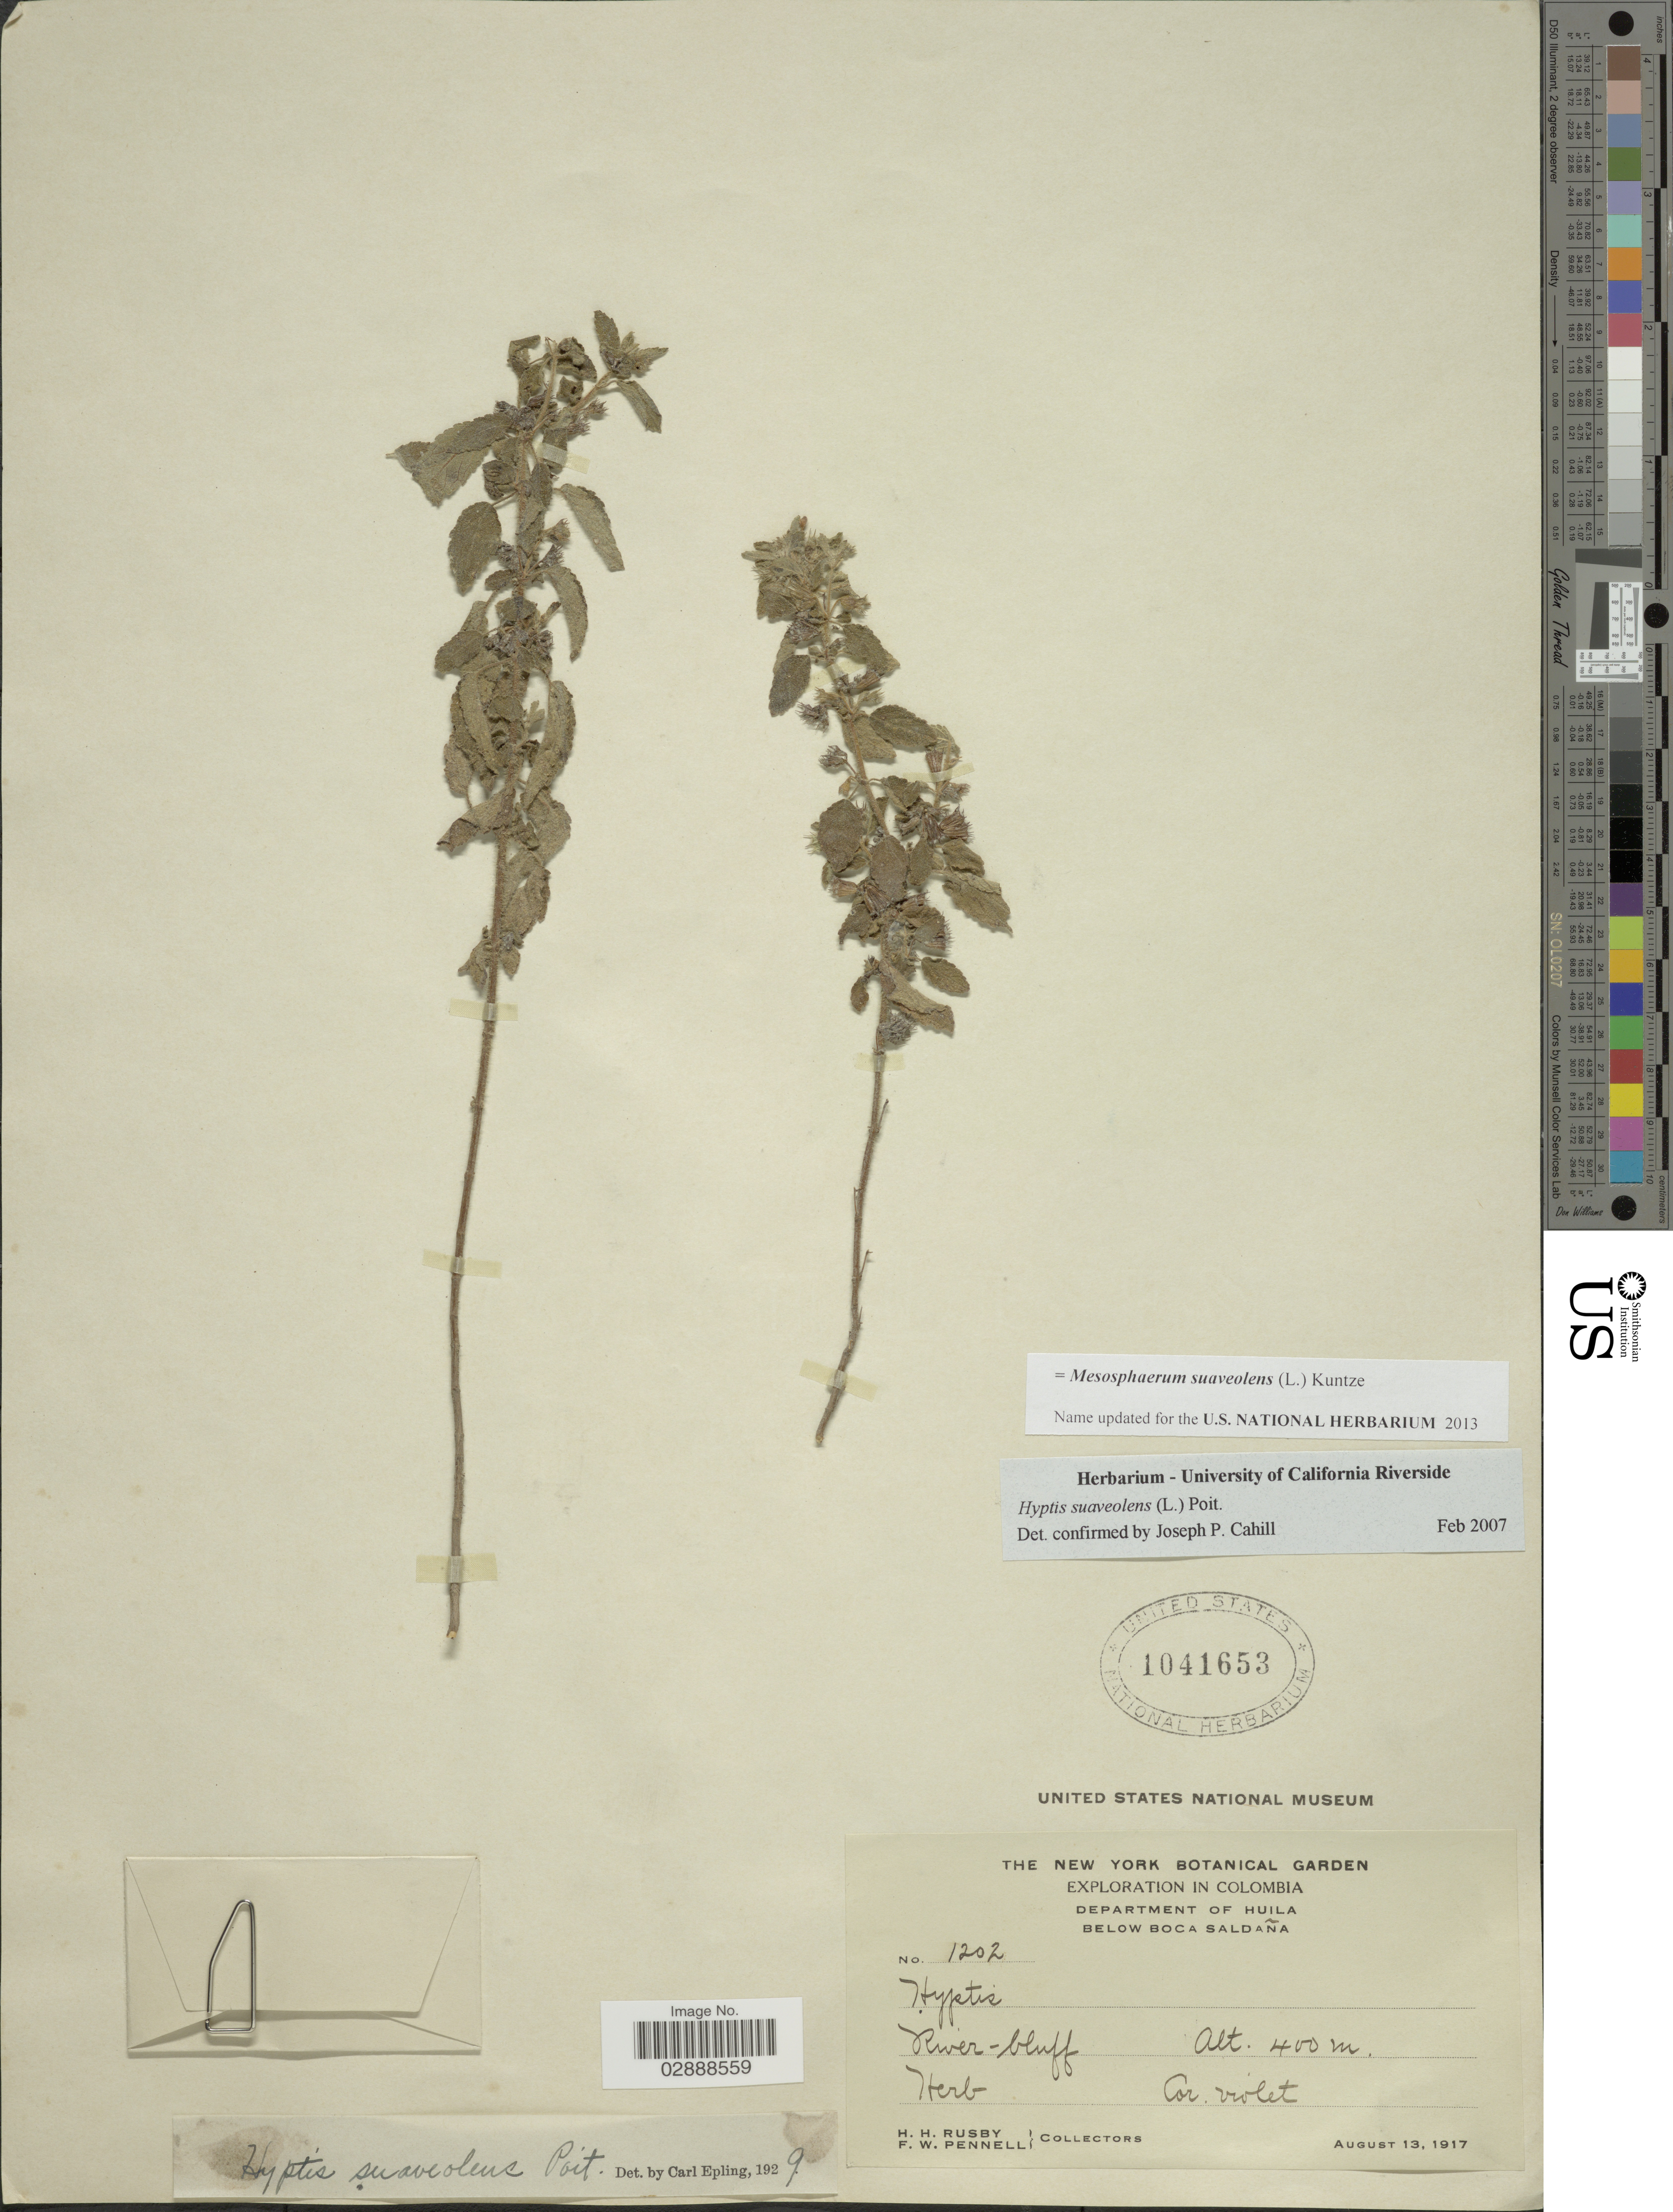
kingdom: Plantae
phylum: Tracheophyta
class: Magnoliopsida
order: Lamiales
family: Lamiaceae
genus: Mesosphaerum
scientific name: Mesosphaerum suaveolens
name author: (L.) Kuntze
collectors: H. H. Rusby & F. W. Pennell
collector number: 1202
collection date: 1917-08-13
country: Colombia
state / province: Huila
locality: Department of Huila, Below Boca Saldaña.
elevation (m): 400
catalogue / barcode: US 1041653